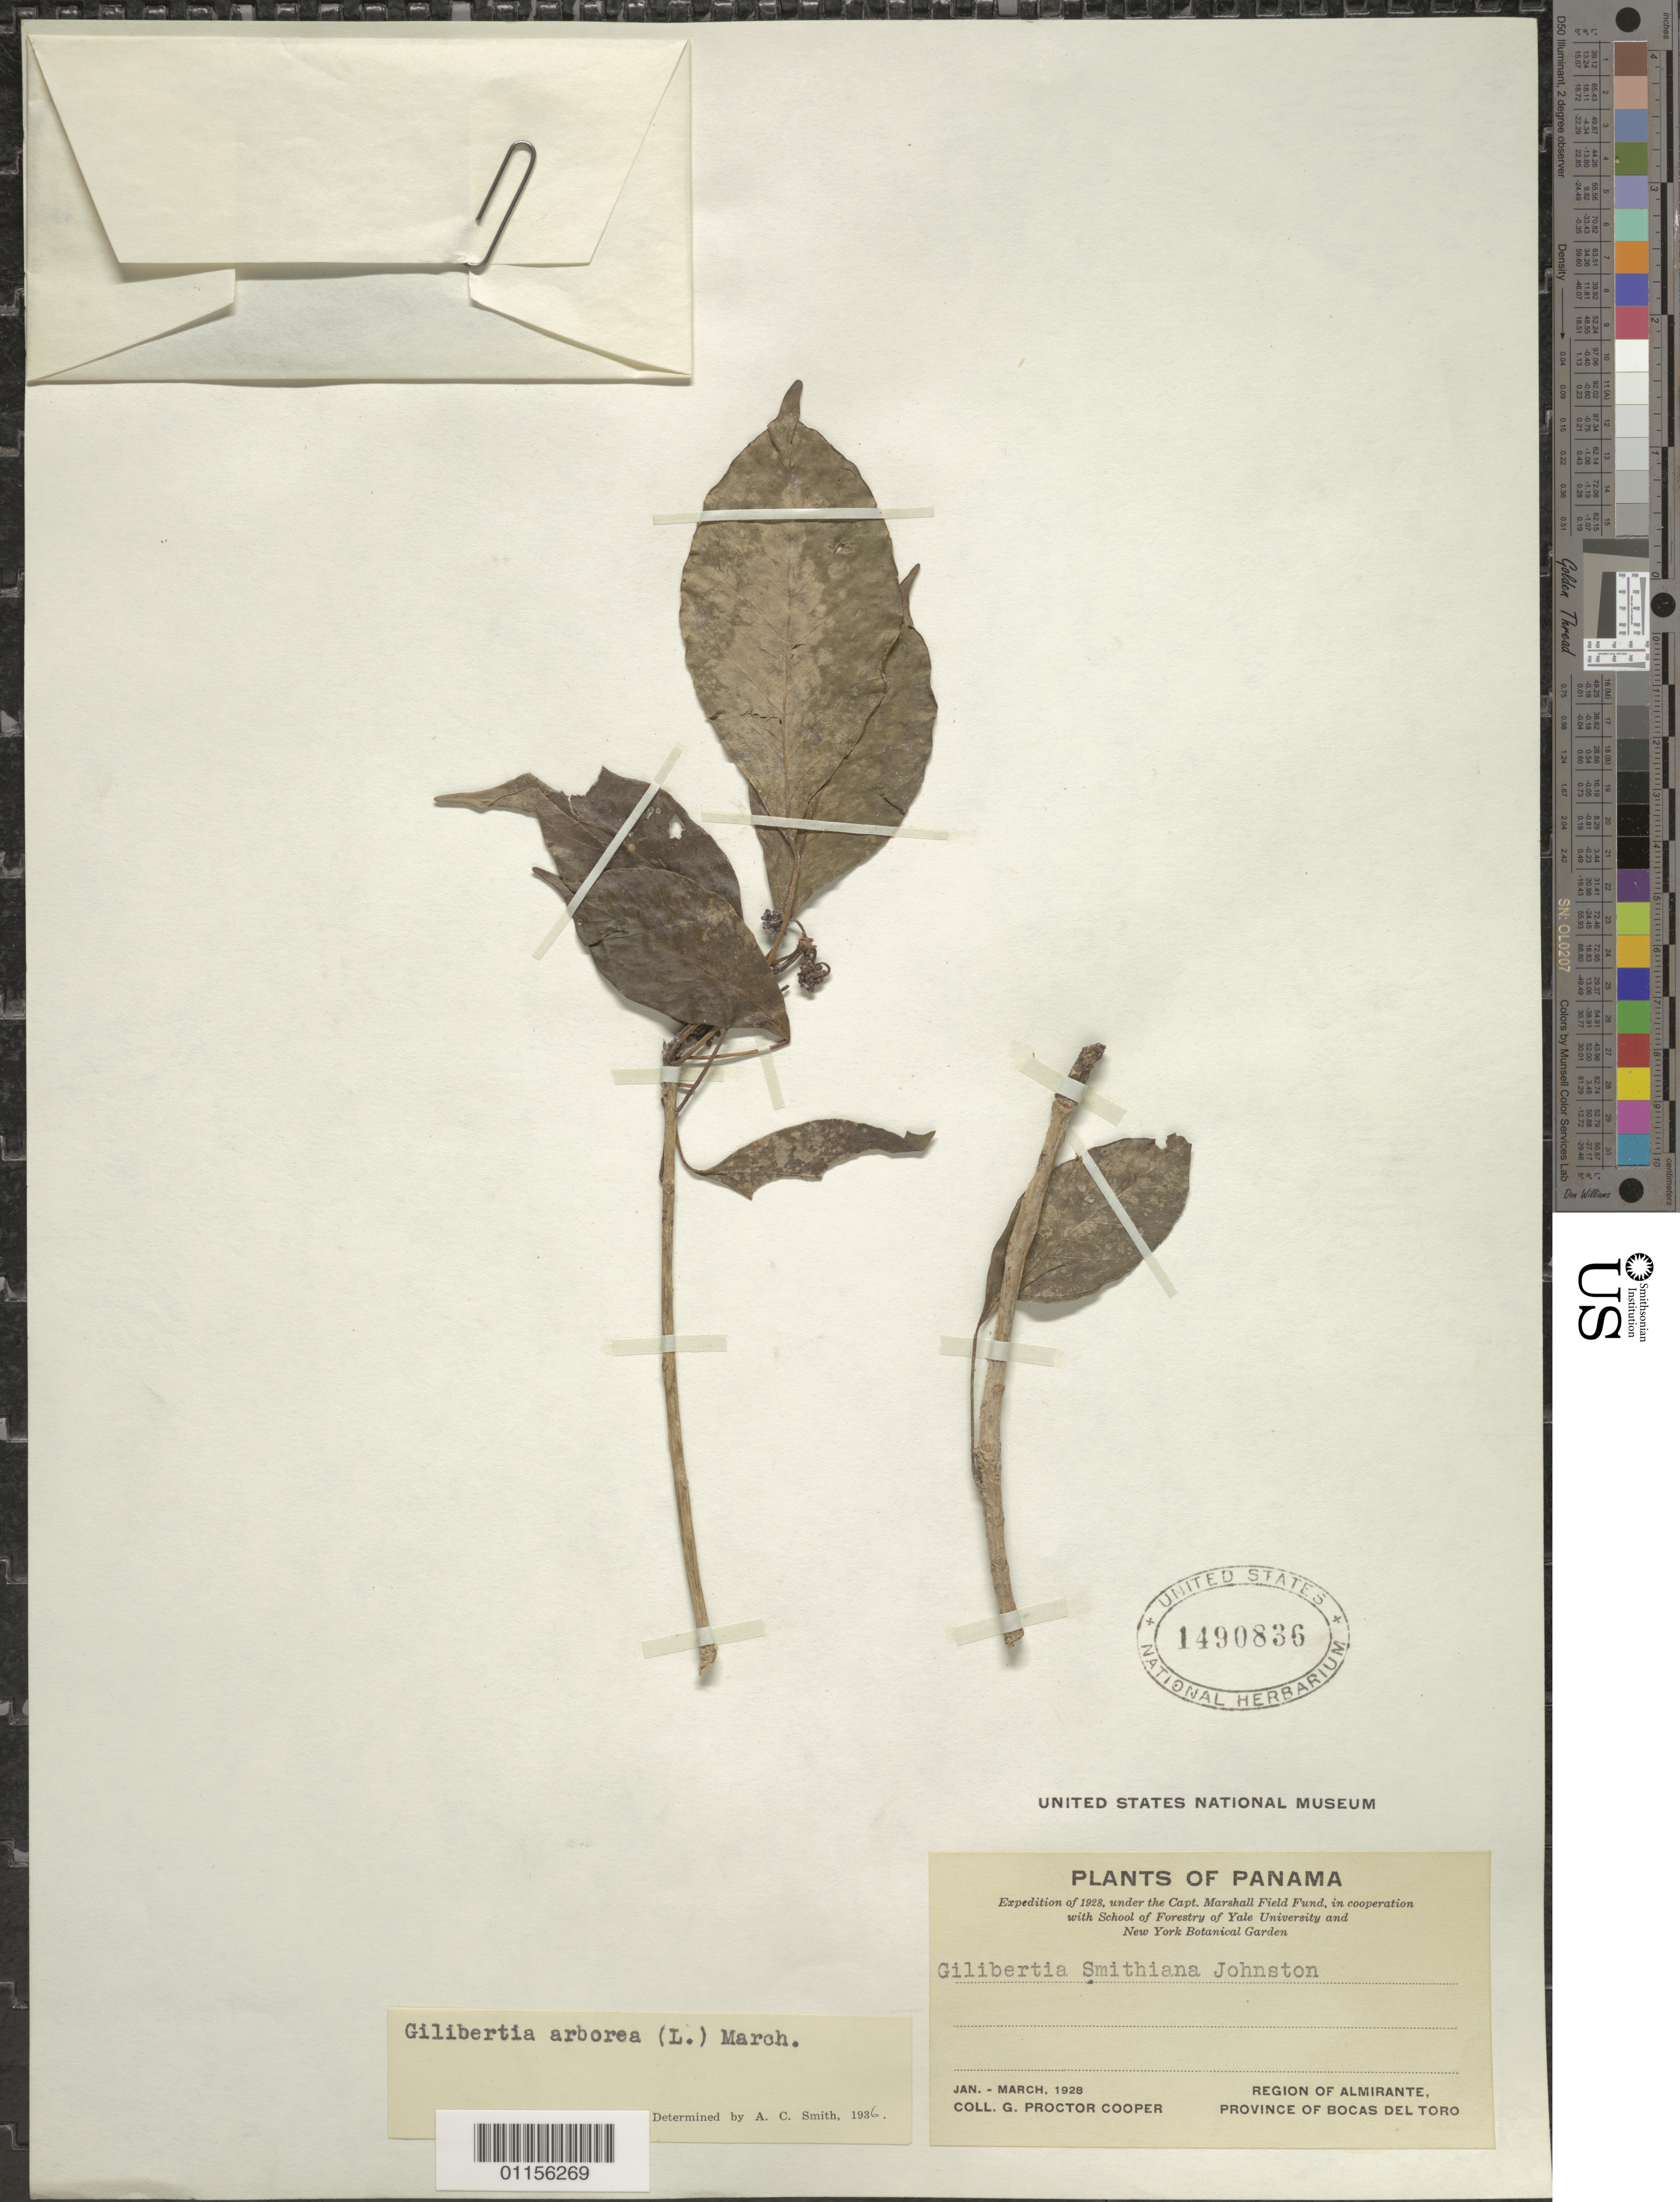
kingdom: Plantae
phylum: Tracheophyta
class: Magnoliopsida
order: Apiales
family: Araliaceae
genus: Dendropanax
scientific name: Dendropanax arboreus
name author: (L.) Decne. & Planch.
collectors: G. Cooper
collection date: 1928-01/1928-03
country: Panama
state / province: Bocas del Toro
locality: Region of Almirante.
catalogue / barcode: US 1490836